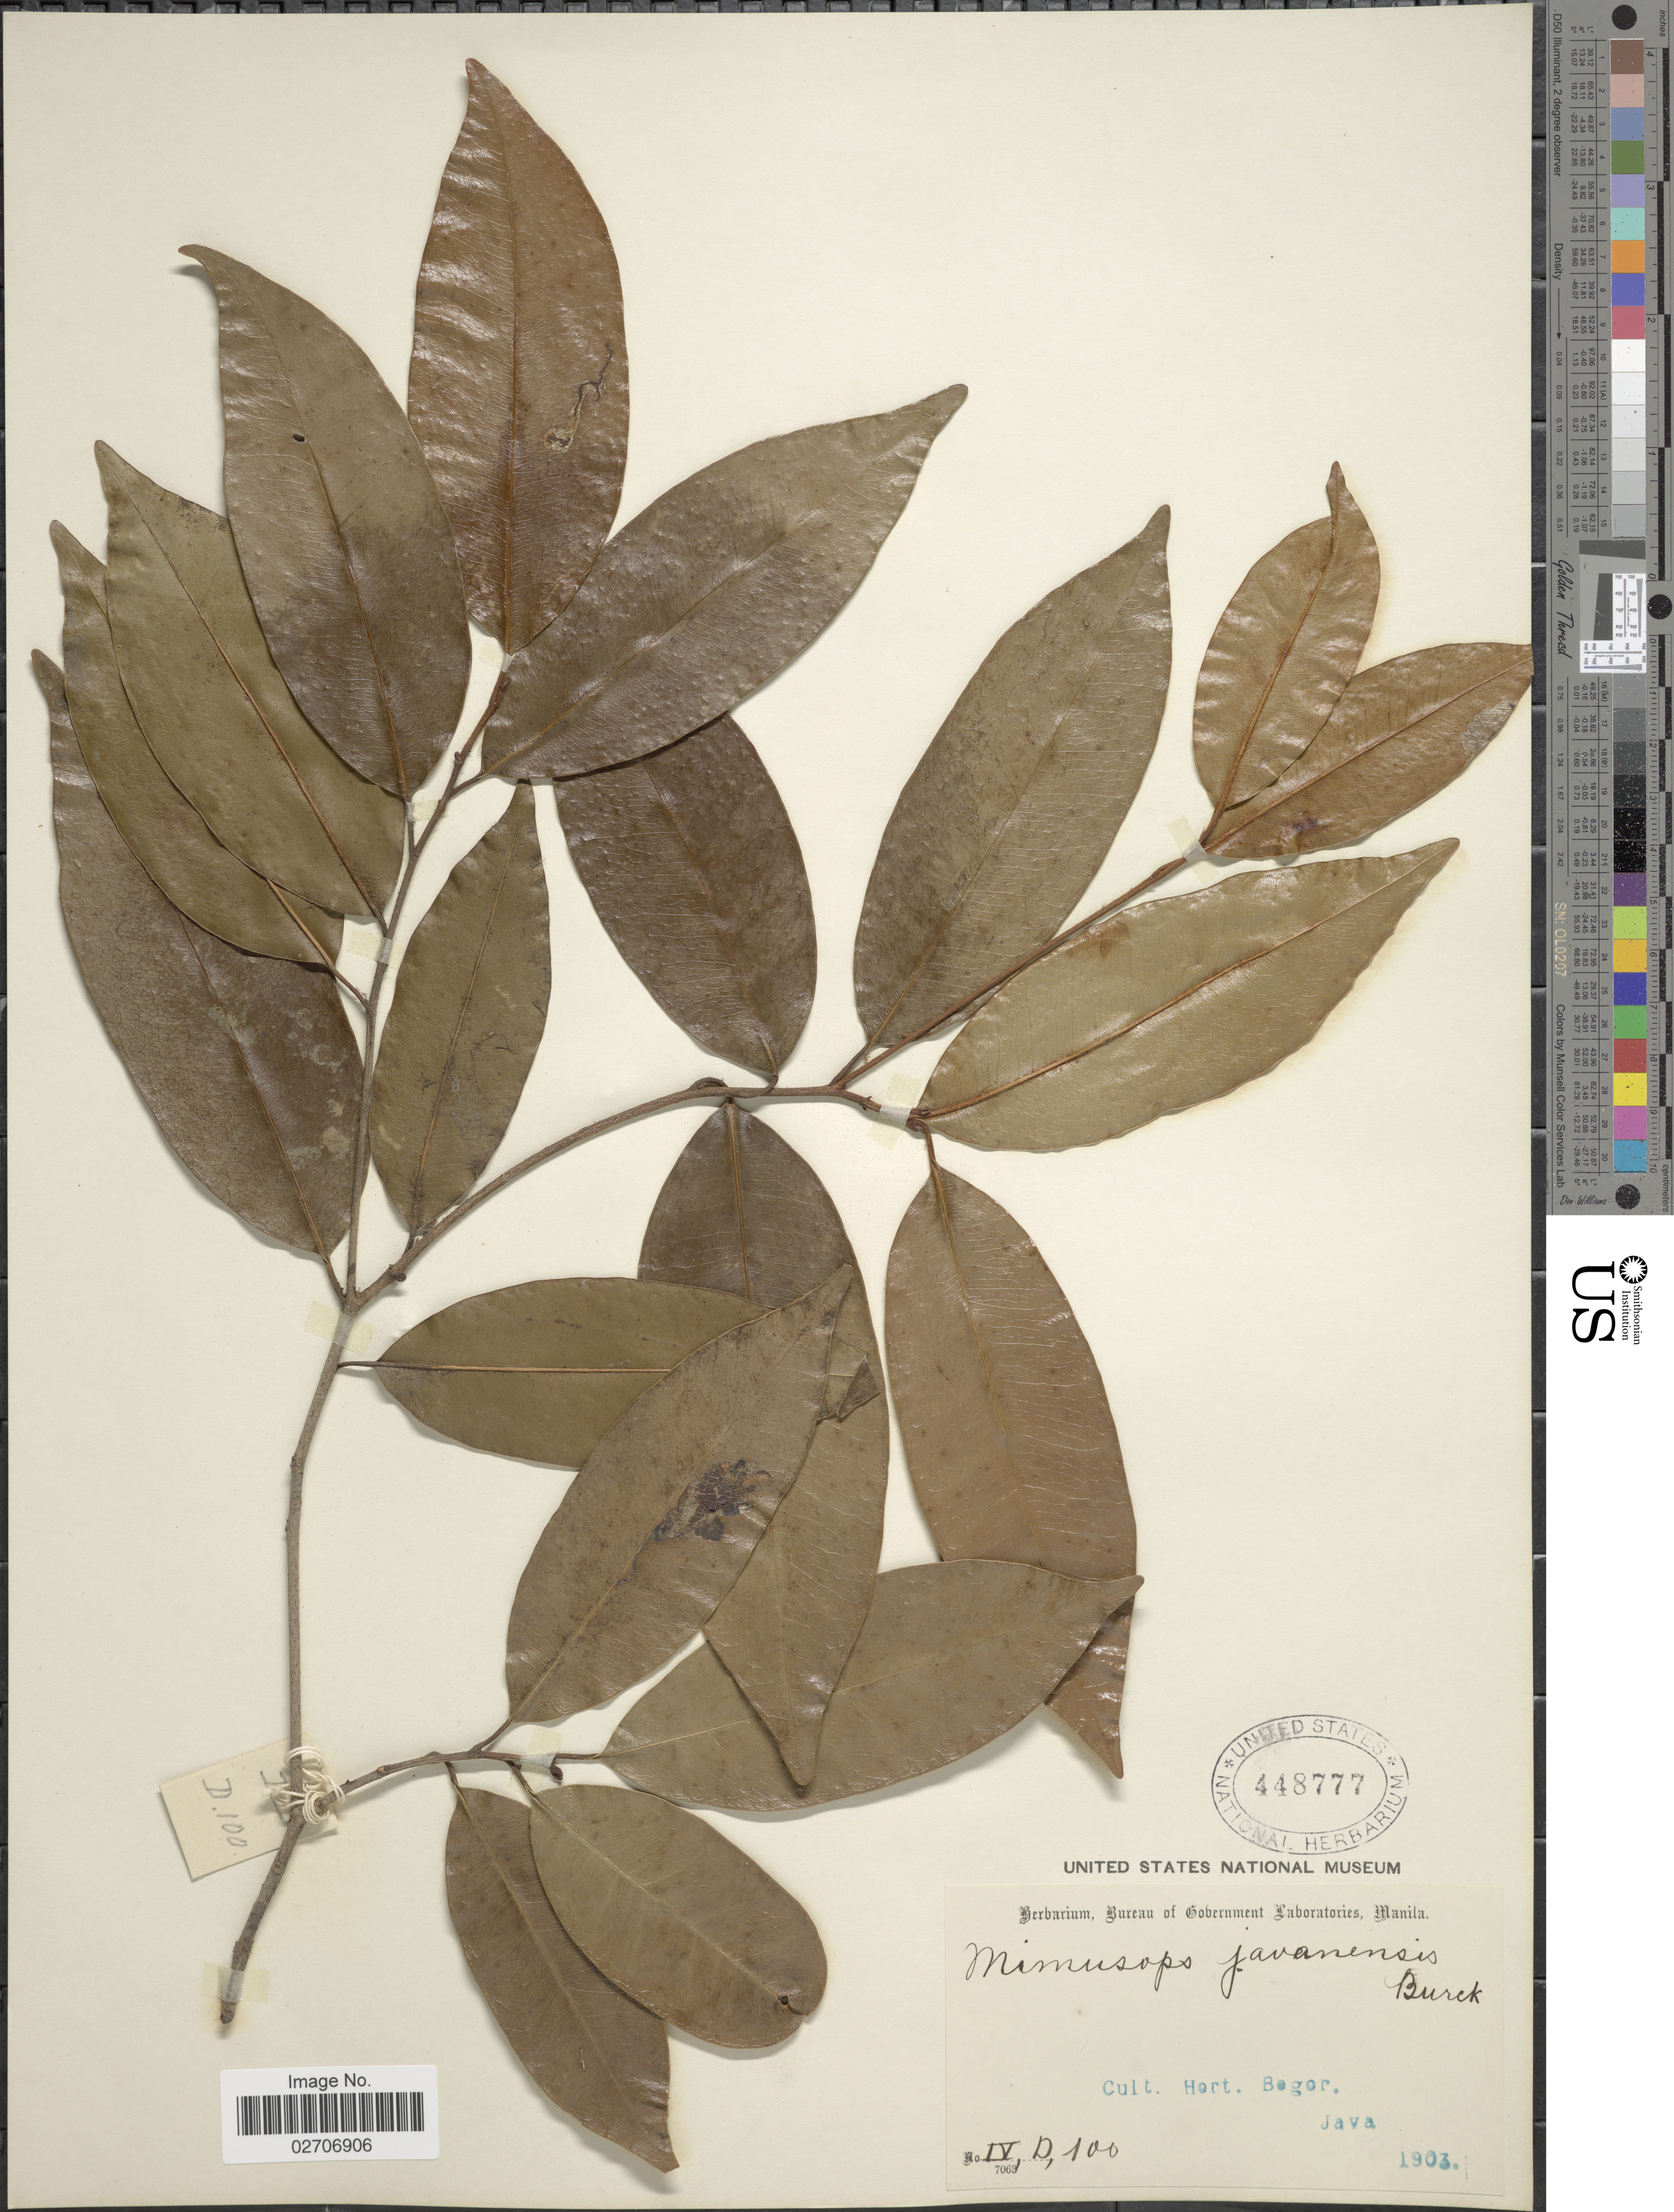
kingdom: Plantae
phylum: Tracheophyta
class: Magnoliopsida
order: Ericales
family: Sapotaceae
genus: Mimusops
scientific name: Mimusops javensis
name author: Burck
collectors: Ex herb. Bureau of Government Laboratories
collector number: IV,D,100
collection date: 1903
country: Indonesia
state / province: Java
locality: Cult. Hort. Bogor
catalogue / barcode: US 448777